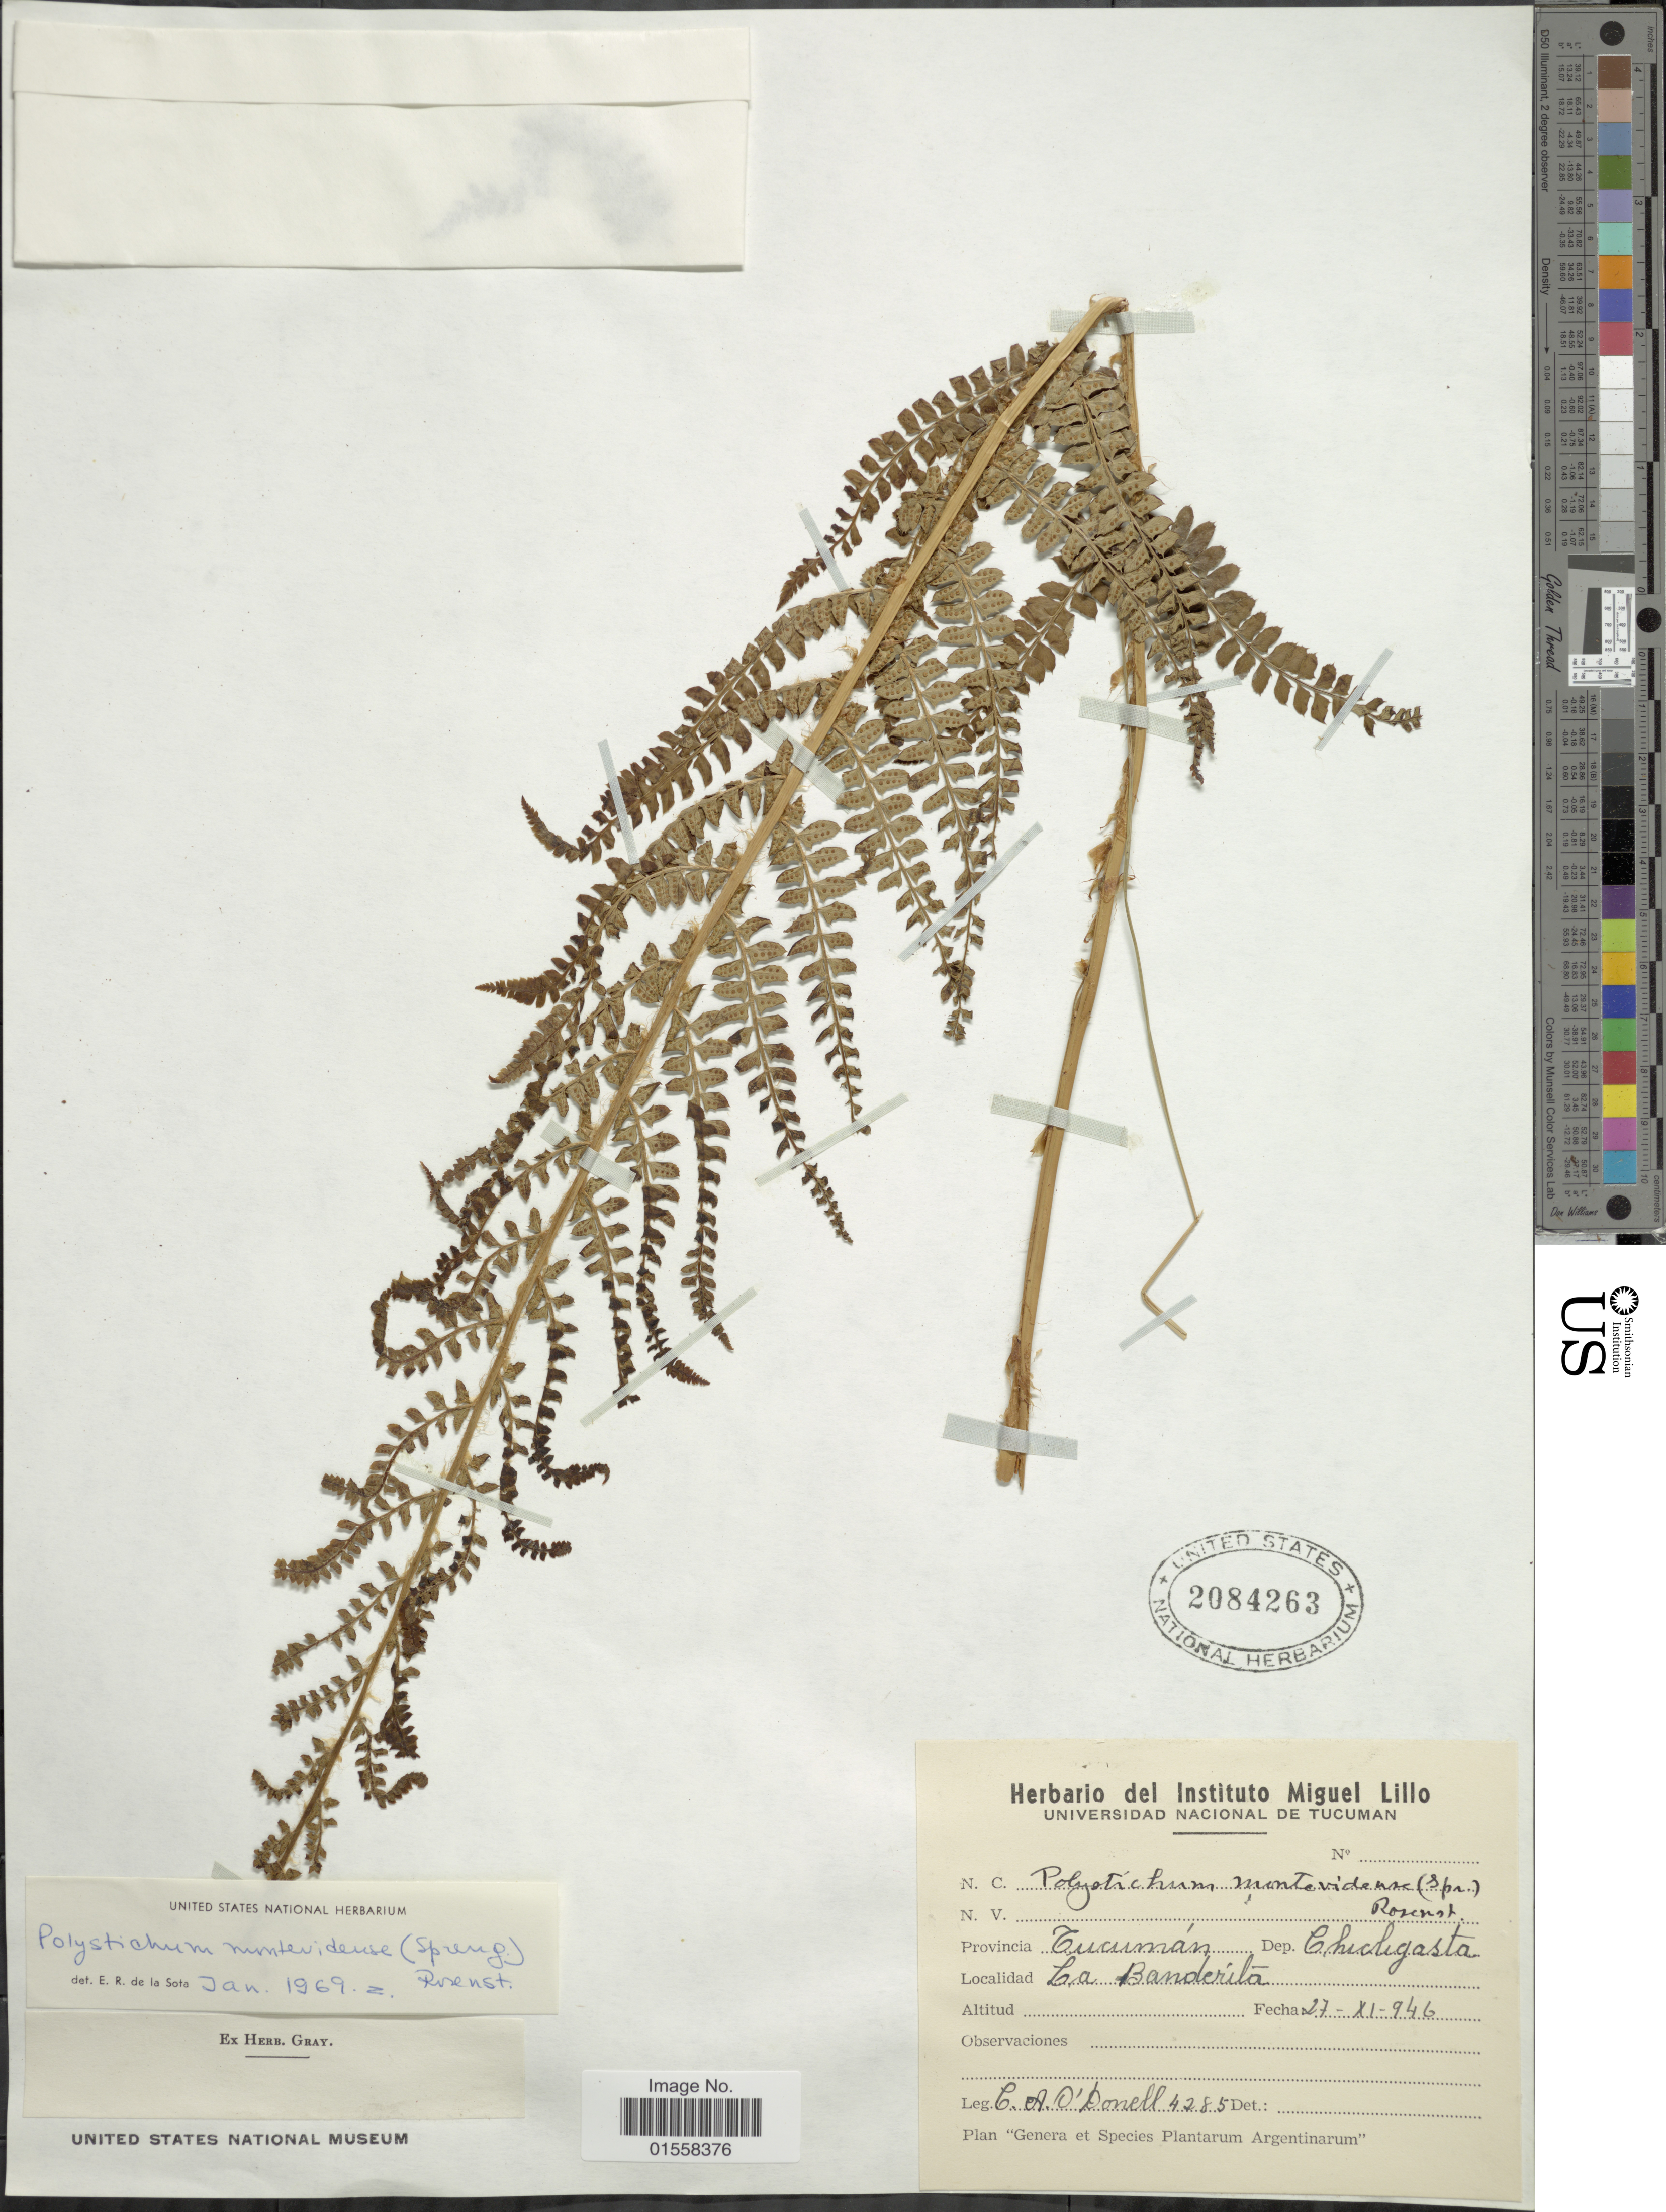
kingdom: Plantae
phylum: Tracheophyta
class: Polypodiopsida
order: Polypodiales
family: Dryopteridaceae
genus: Polystichum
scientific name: Polystichum montevidense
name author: (Spreng.) Rosenst.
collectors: C. A. O'Donell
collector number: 4285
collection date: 1946-11-27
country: Argentina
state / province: Tucuman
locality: Provincia Tucuman, Dep. Chicligasta, La Banderita.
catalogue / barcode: US 2084263